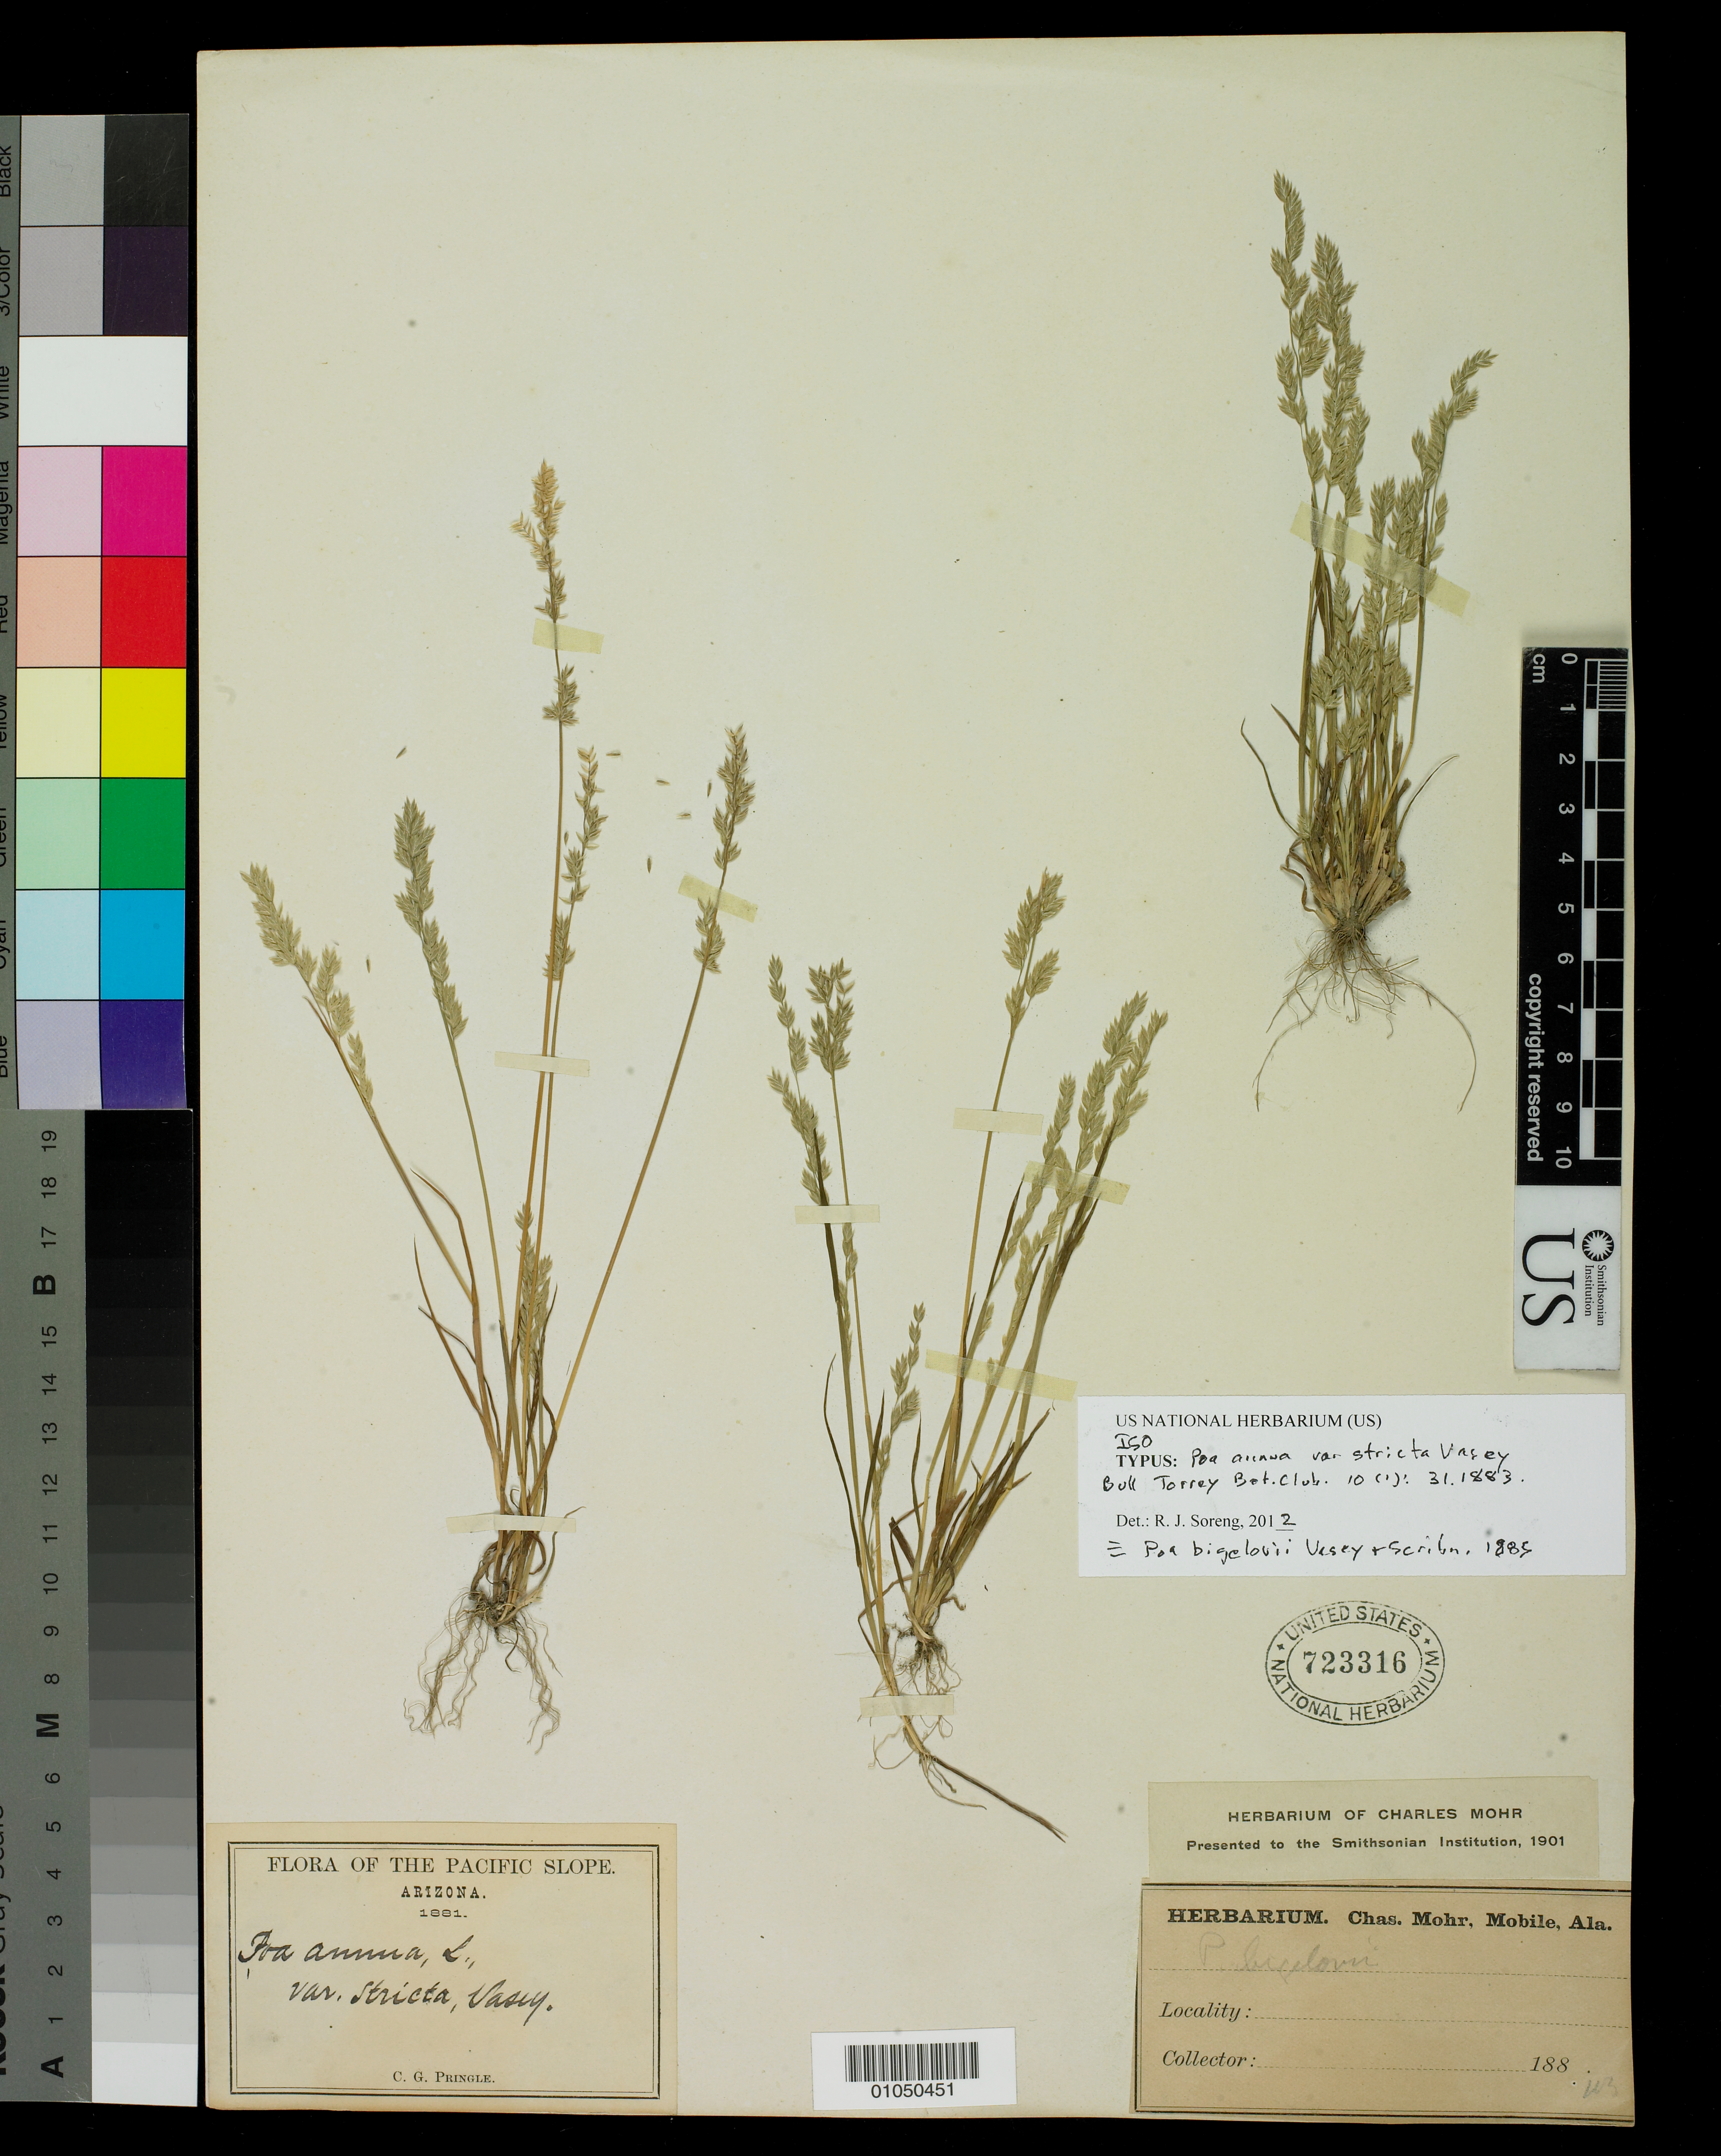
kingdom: Plantae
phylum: Tracheophyta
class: Liliopsida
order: Poales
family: Poaceae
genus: Poa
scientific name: Poa annua var. stricta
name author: Vasey ex Scribn.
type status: Isotype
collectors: C. G. Pringle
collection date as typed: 1881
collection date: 1881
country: United States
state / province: Arizona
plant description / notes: Specimen label without locality or precise date, but apparently a duplicate of Pringle s.n., 9 Apr 1881, type collection of Poa annua var. stricta Vasey ex Scribn.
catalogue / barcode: US 723316